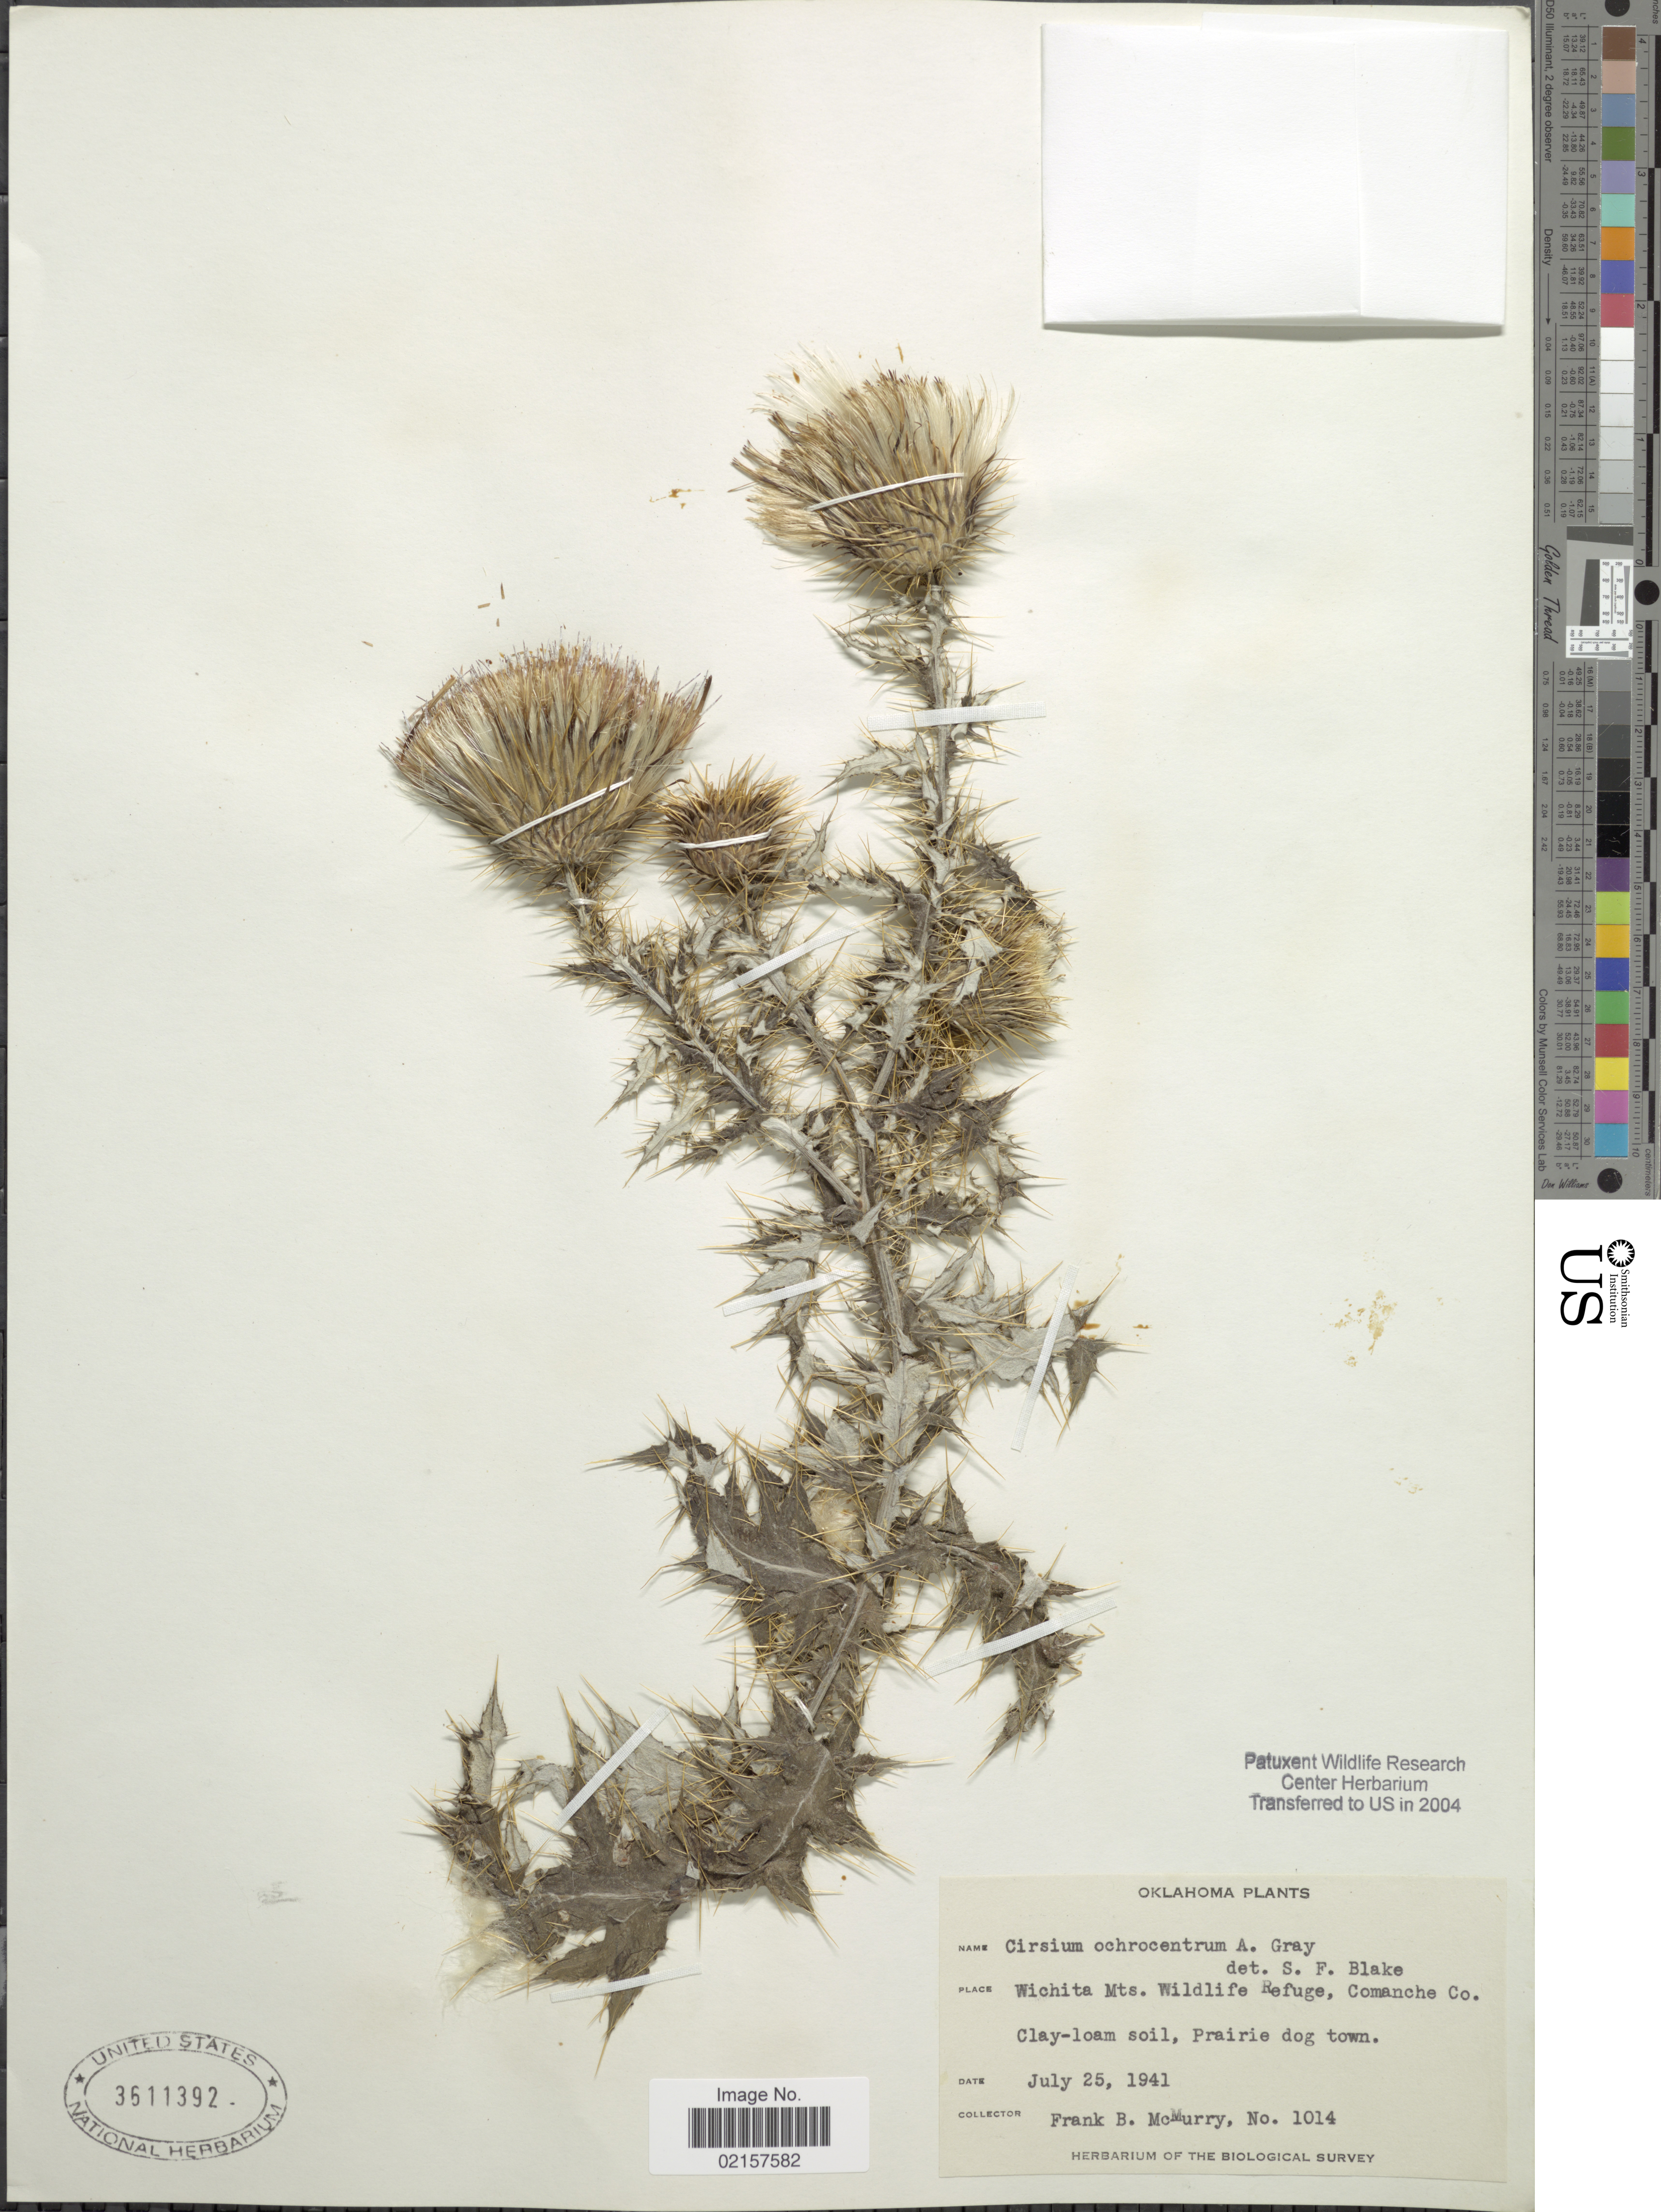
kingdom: Plantae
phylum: Tracheophyta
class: Magnoliopsida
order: Asterales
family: Asteraceae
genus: Cirsium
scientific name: Cirsium ochrocentrum subsp. martinii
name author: Barlow-Irick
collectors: F. B. McMurry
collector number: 1014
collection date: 1941-07-25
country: United States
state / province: Oklahoma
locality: Wichita Mts. Wildlife Refuge, Comanche Co., clay-loam soil, Prairie dog town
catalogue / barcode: US 3611392